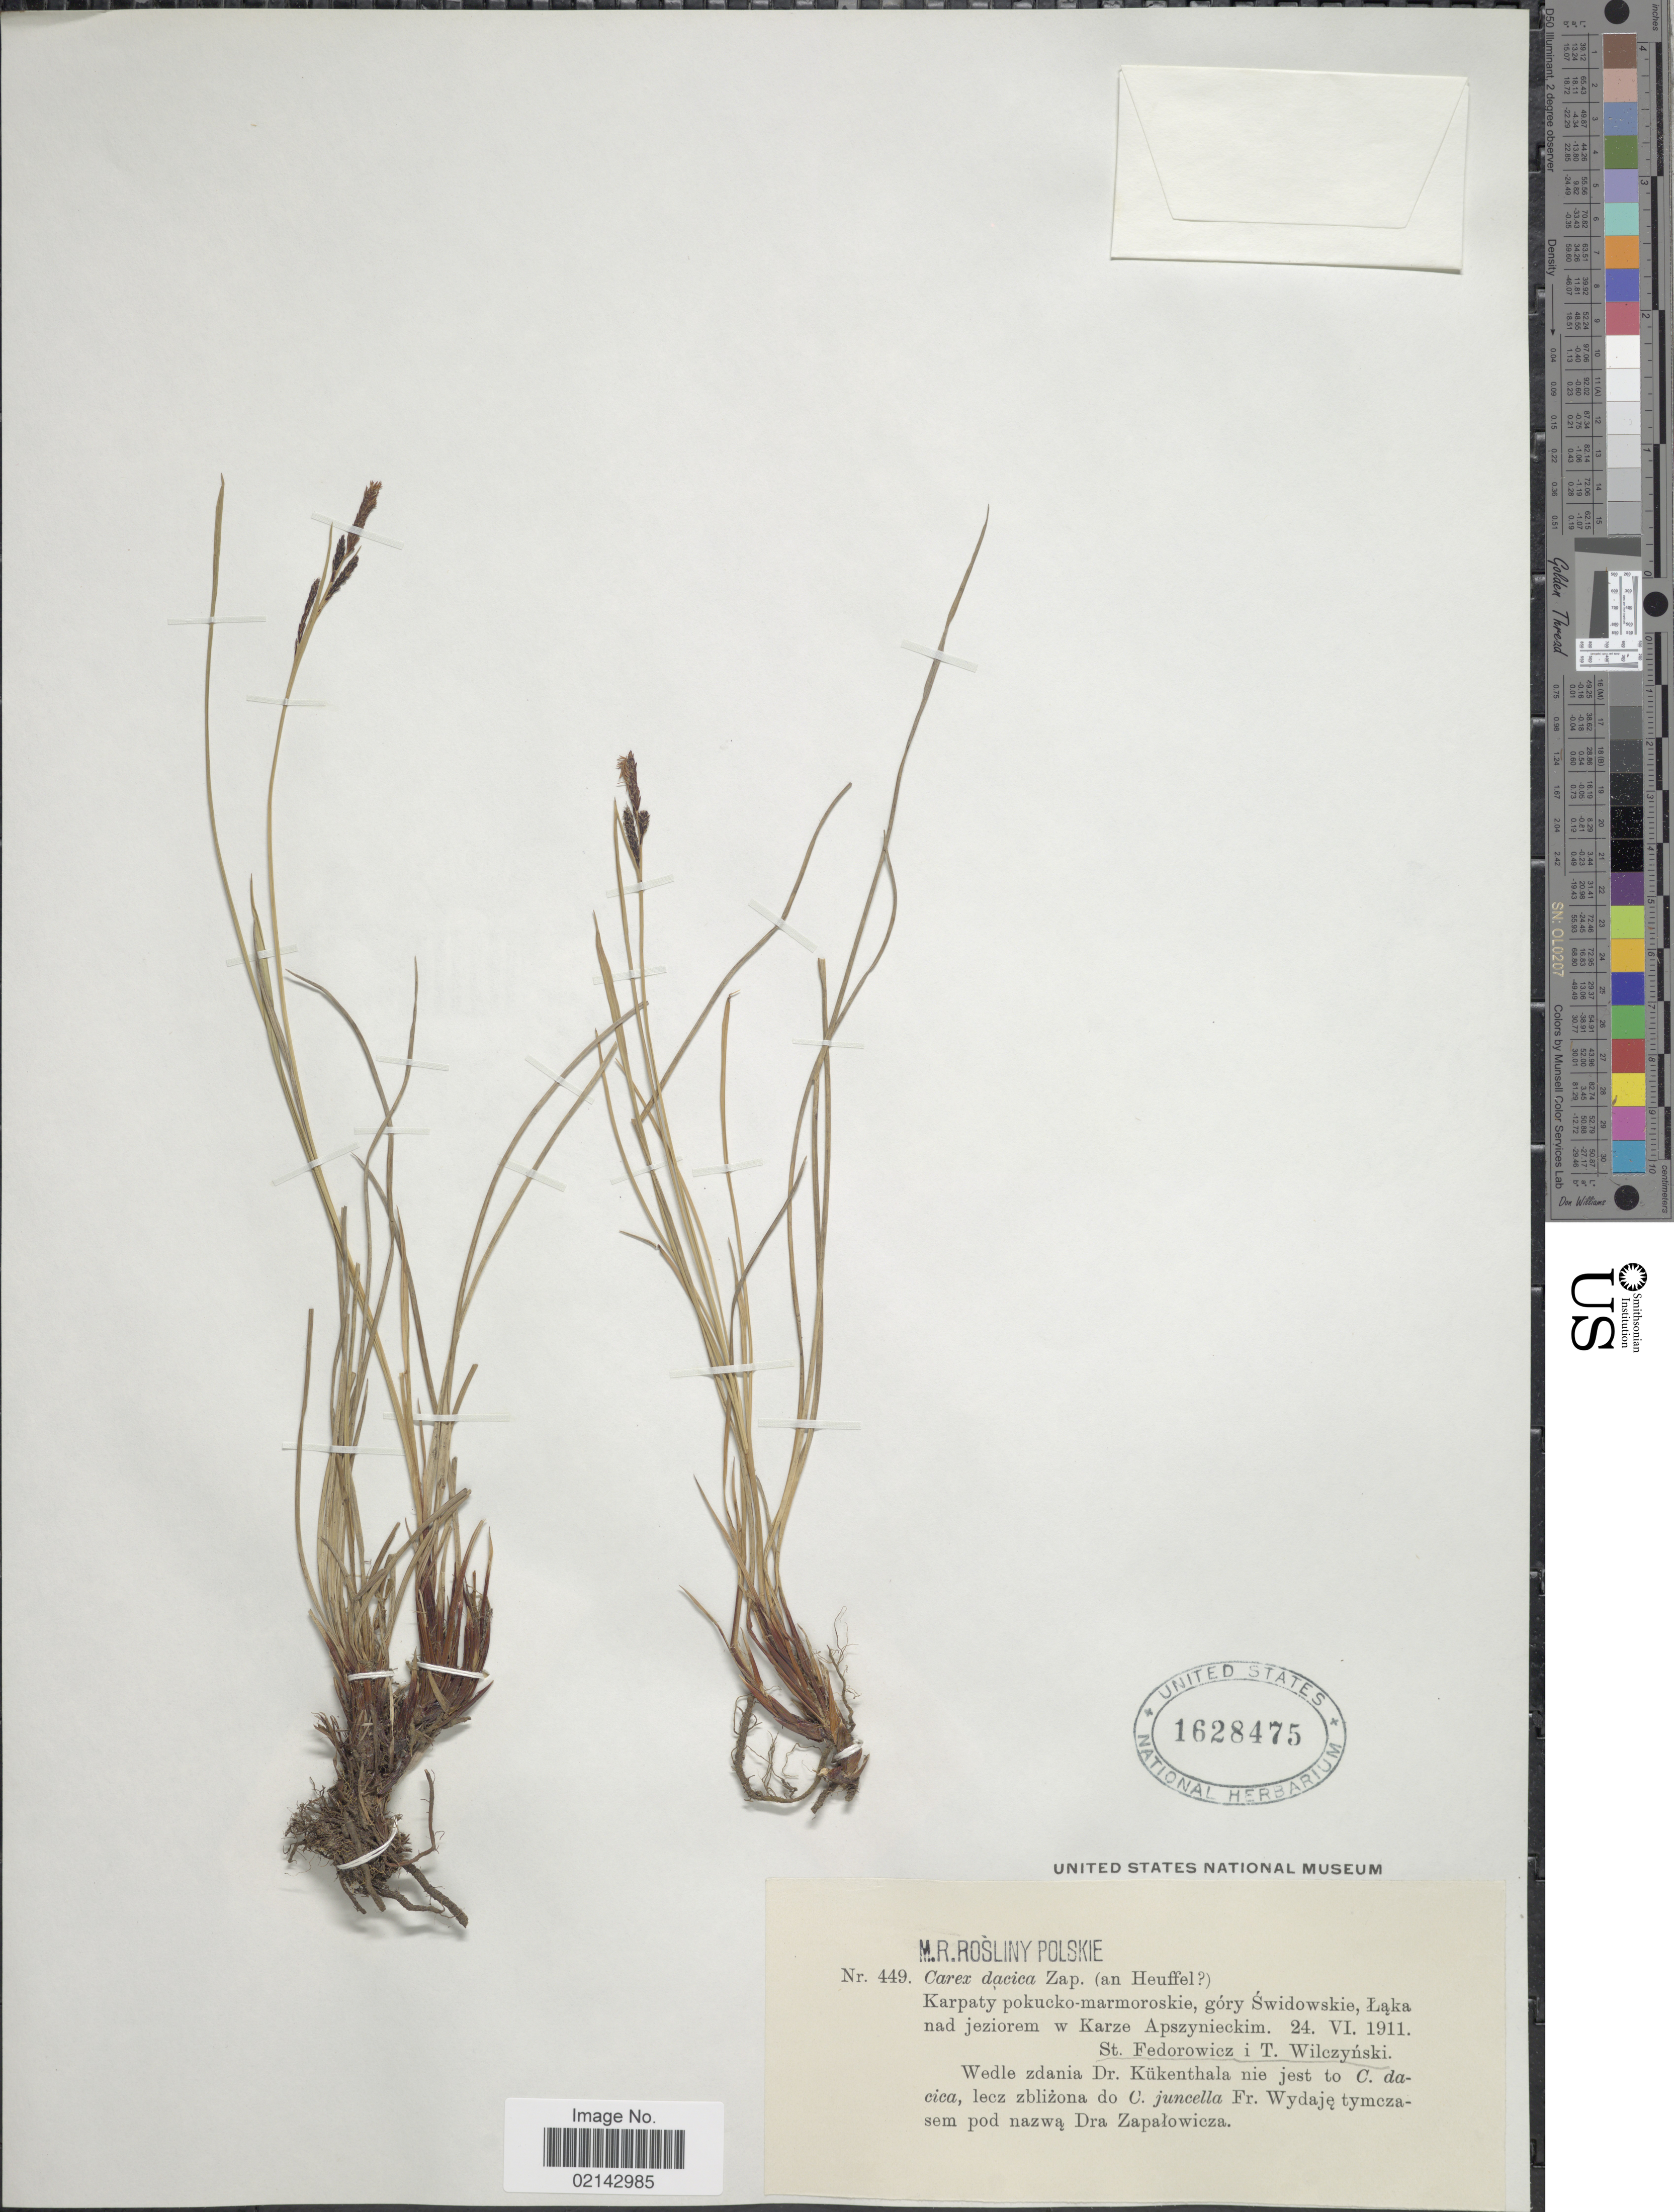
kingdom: Plantae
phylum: Tracheophyta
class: Liliopsida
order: Poales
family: Cyperaceae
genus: Carex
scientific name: Carex dacica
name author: Heuff.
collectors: Z. St. Fedorowicz & T. Wilczynski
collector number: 449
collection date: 1911-06-24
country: Poland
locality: Karpaty pokucko-marmoroskie, gory Swidowskie, Laka nad jeziorem w Karze Apszynieckim.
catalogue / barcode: US 1628475